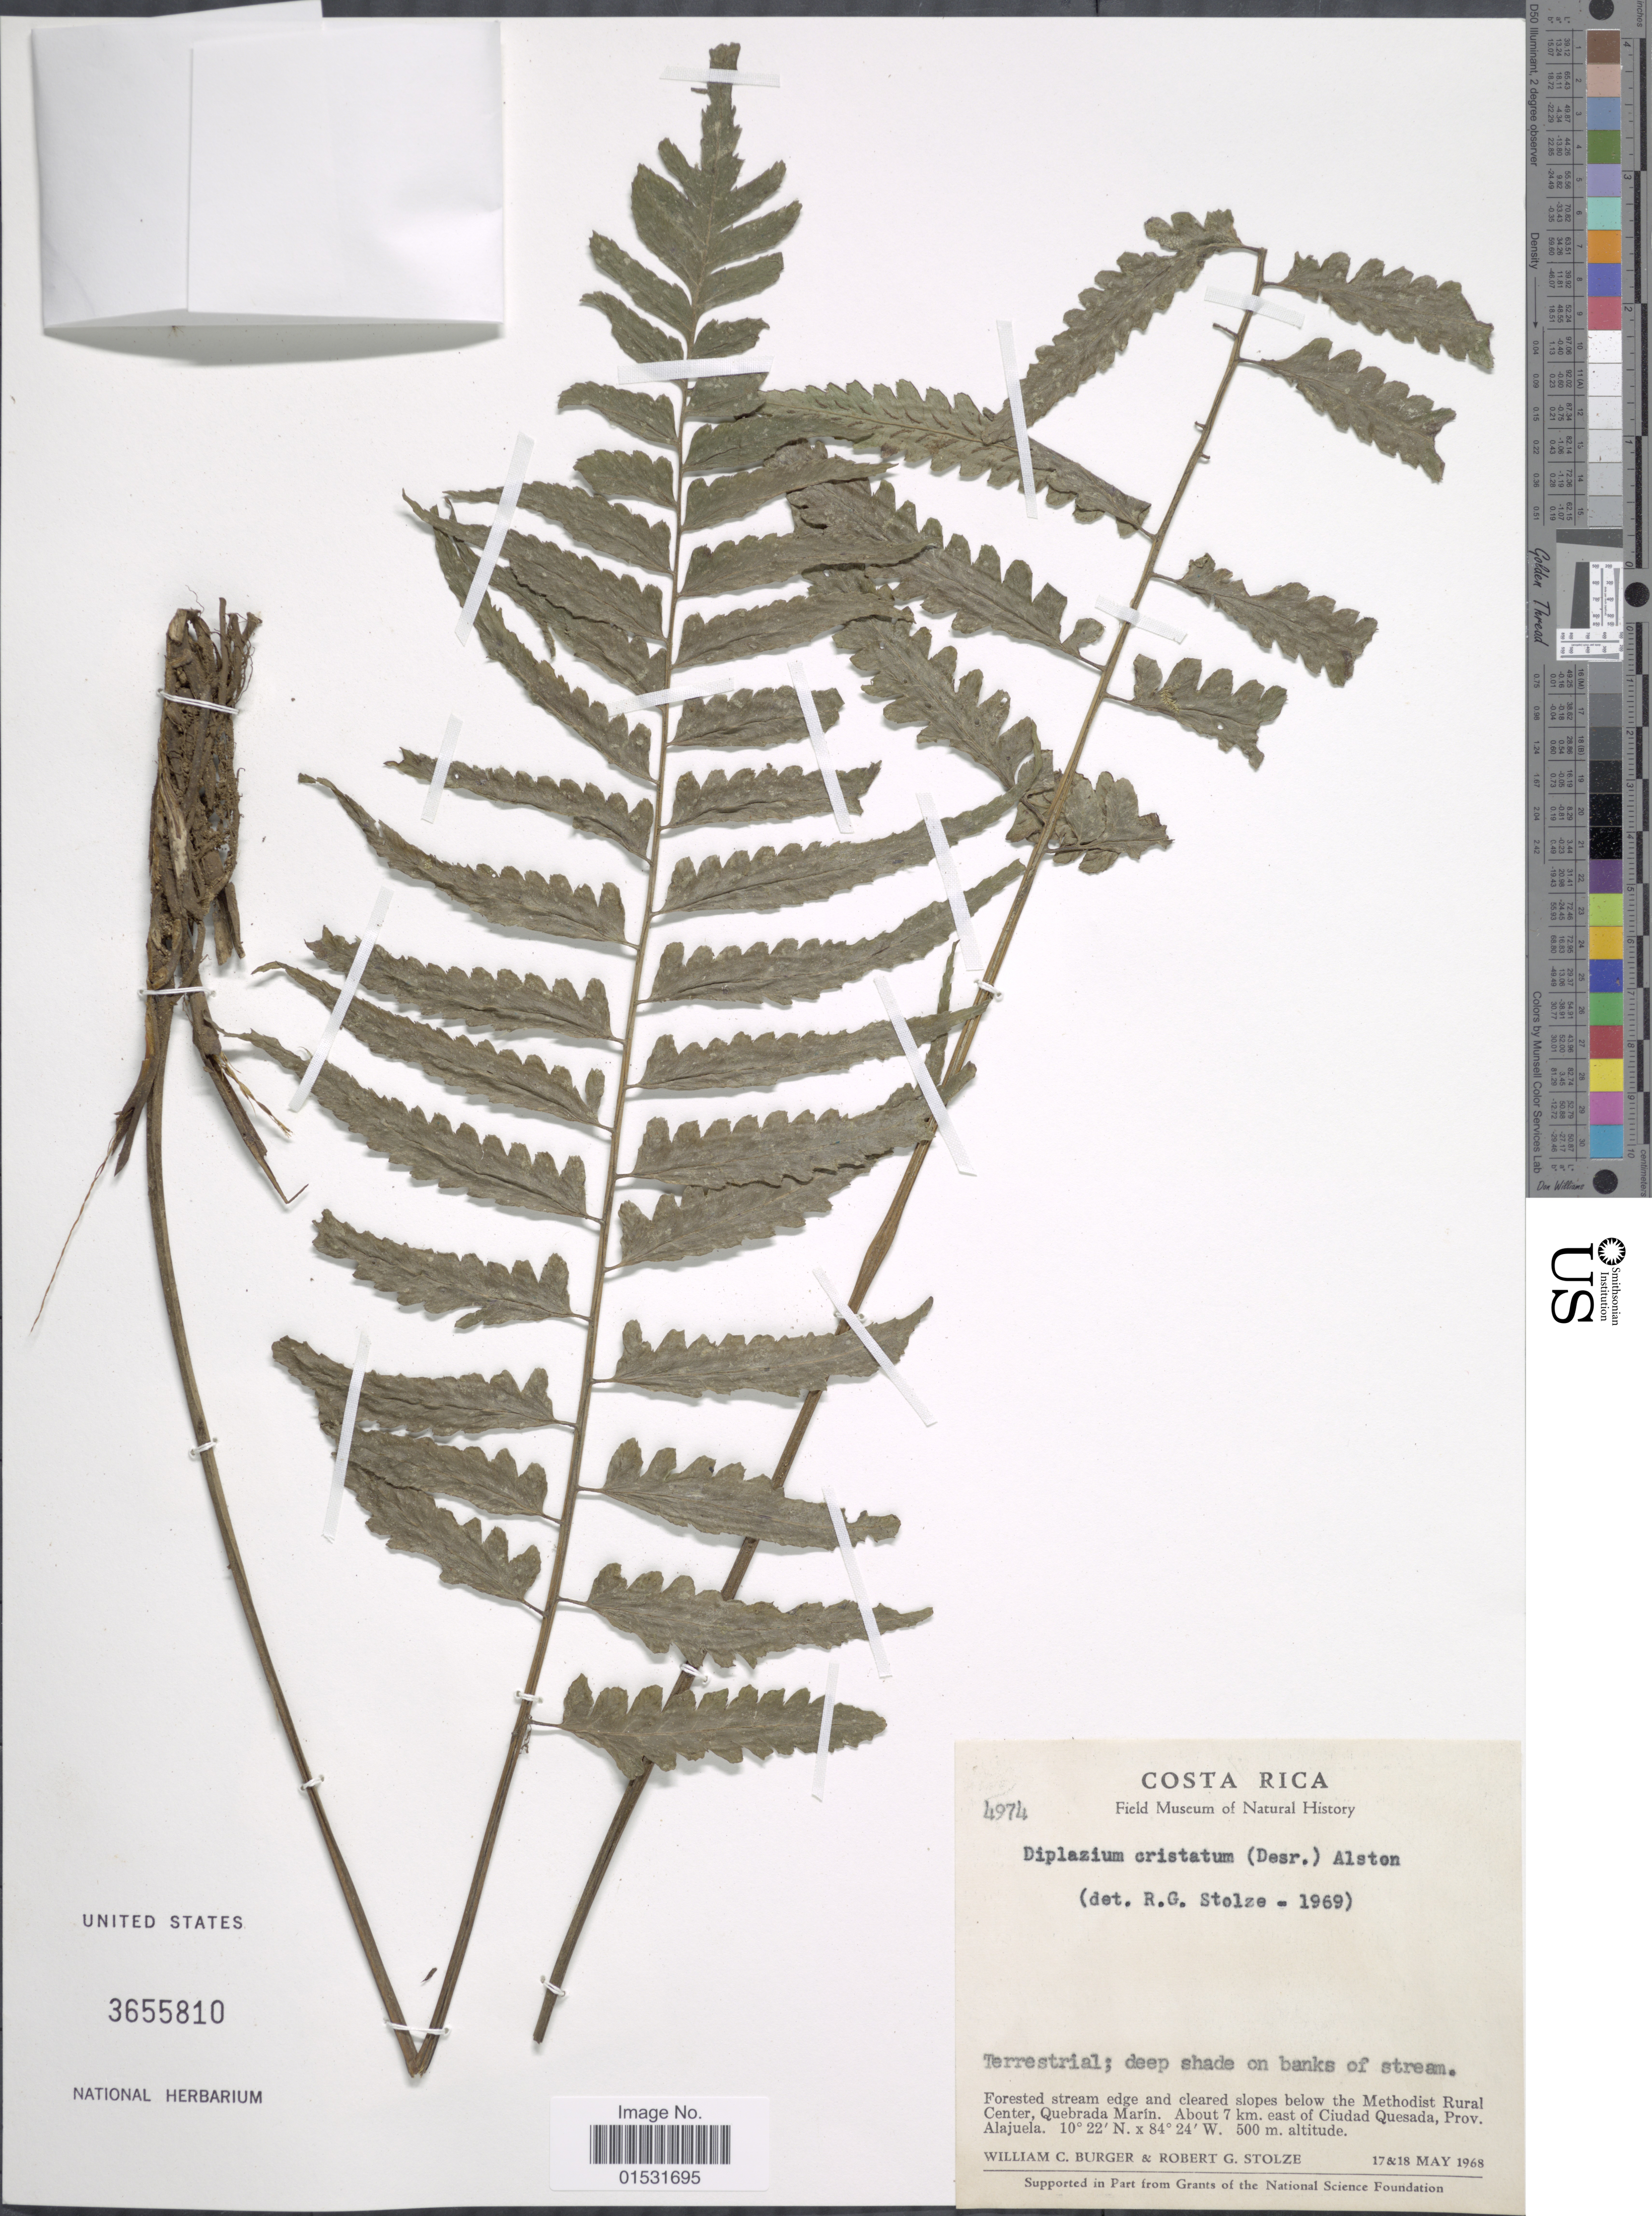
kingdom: Plantae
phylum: Tracheophyta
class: Polypodiopsida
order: Polypodiales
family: Athyriaceae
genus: Diplazium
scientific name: Diplazium cristatum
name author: (Desr.) Alston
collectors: W. Burger & R. G. Stolze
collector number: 4974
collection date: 1968-05-17/1968-05-18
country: Costa Rica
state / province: Alajuela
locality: Forested stream edge and cleared slopes below the Methodist Rural Center, Quebrada Marin. About 7 km. east of Ciudad Quesada, Prov. Alajuela.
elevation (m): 500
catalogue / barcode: US 3655810